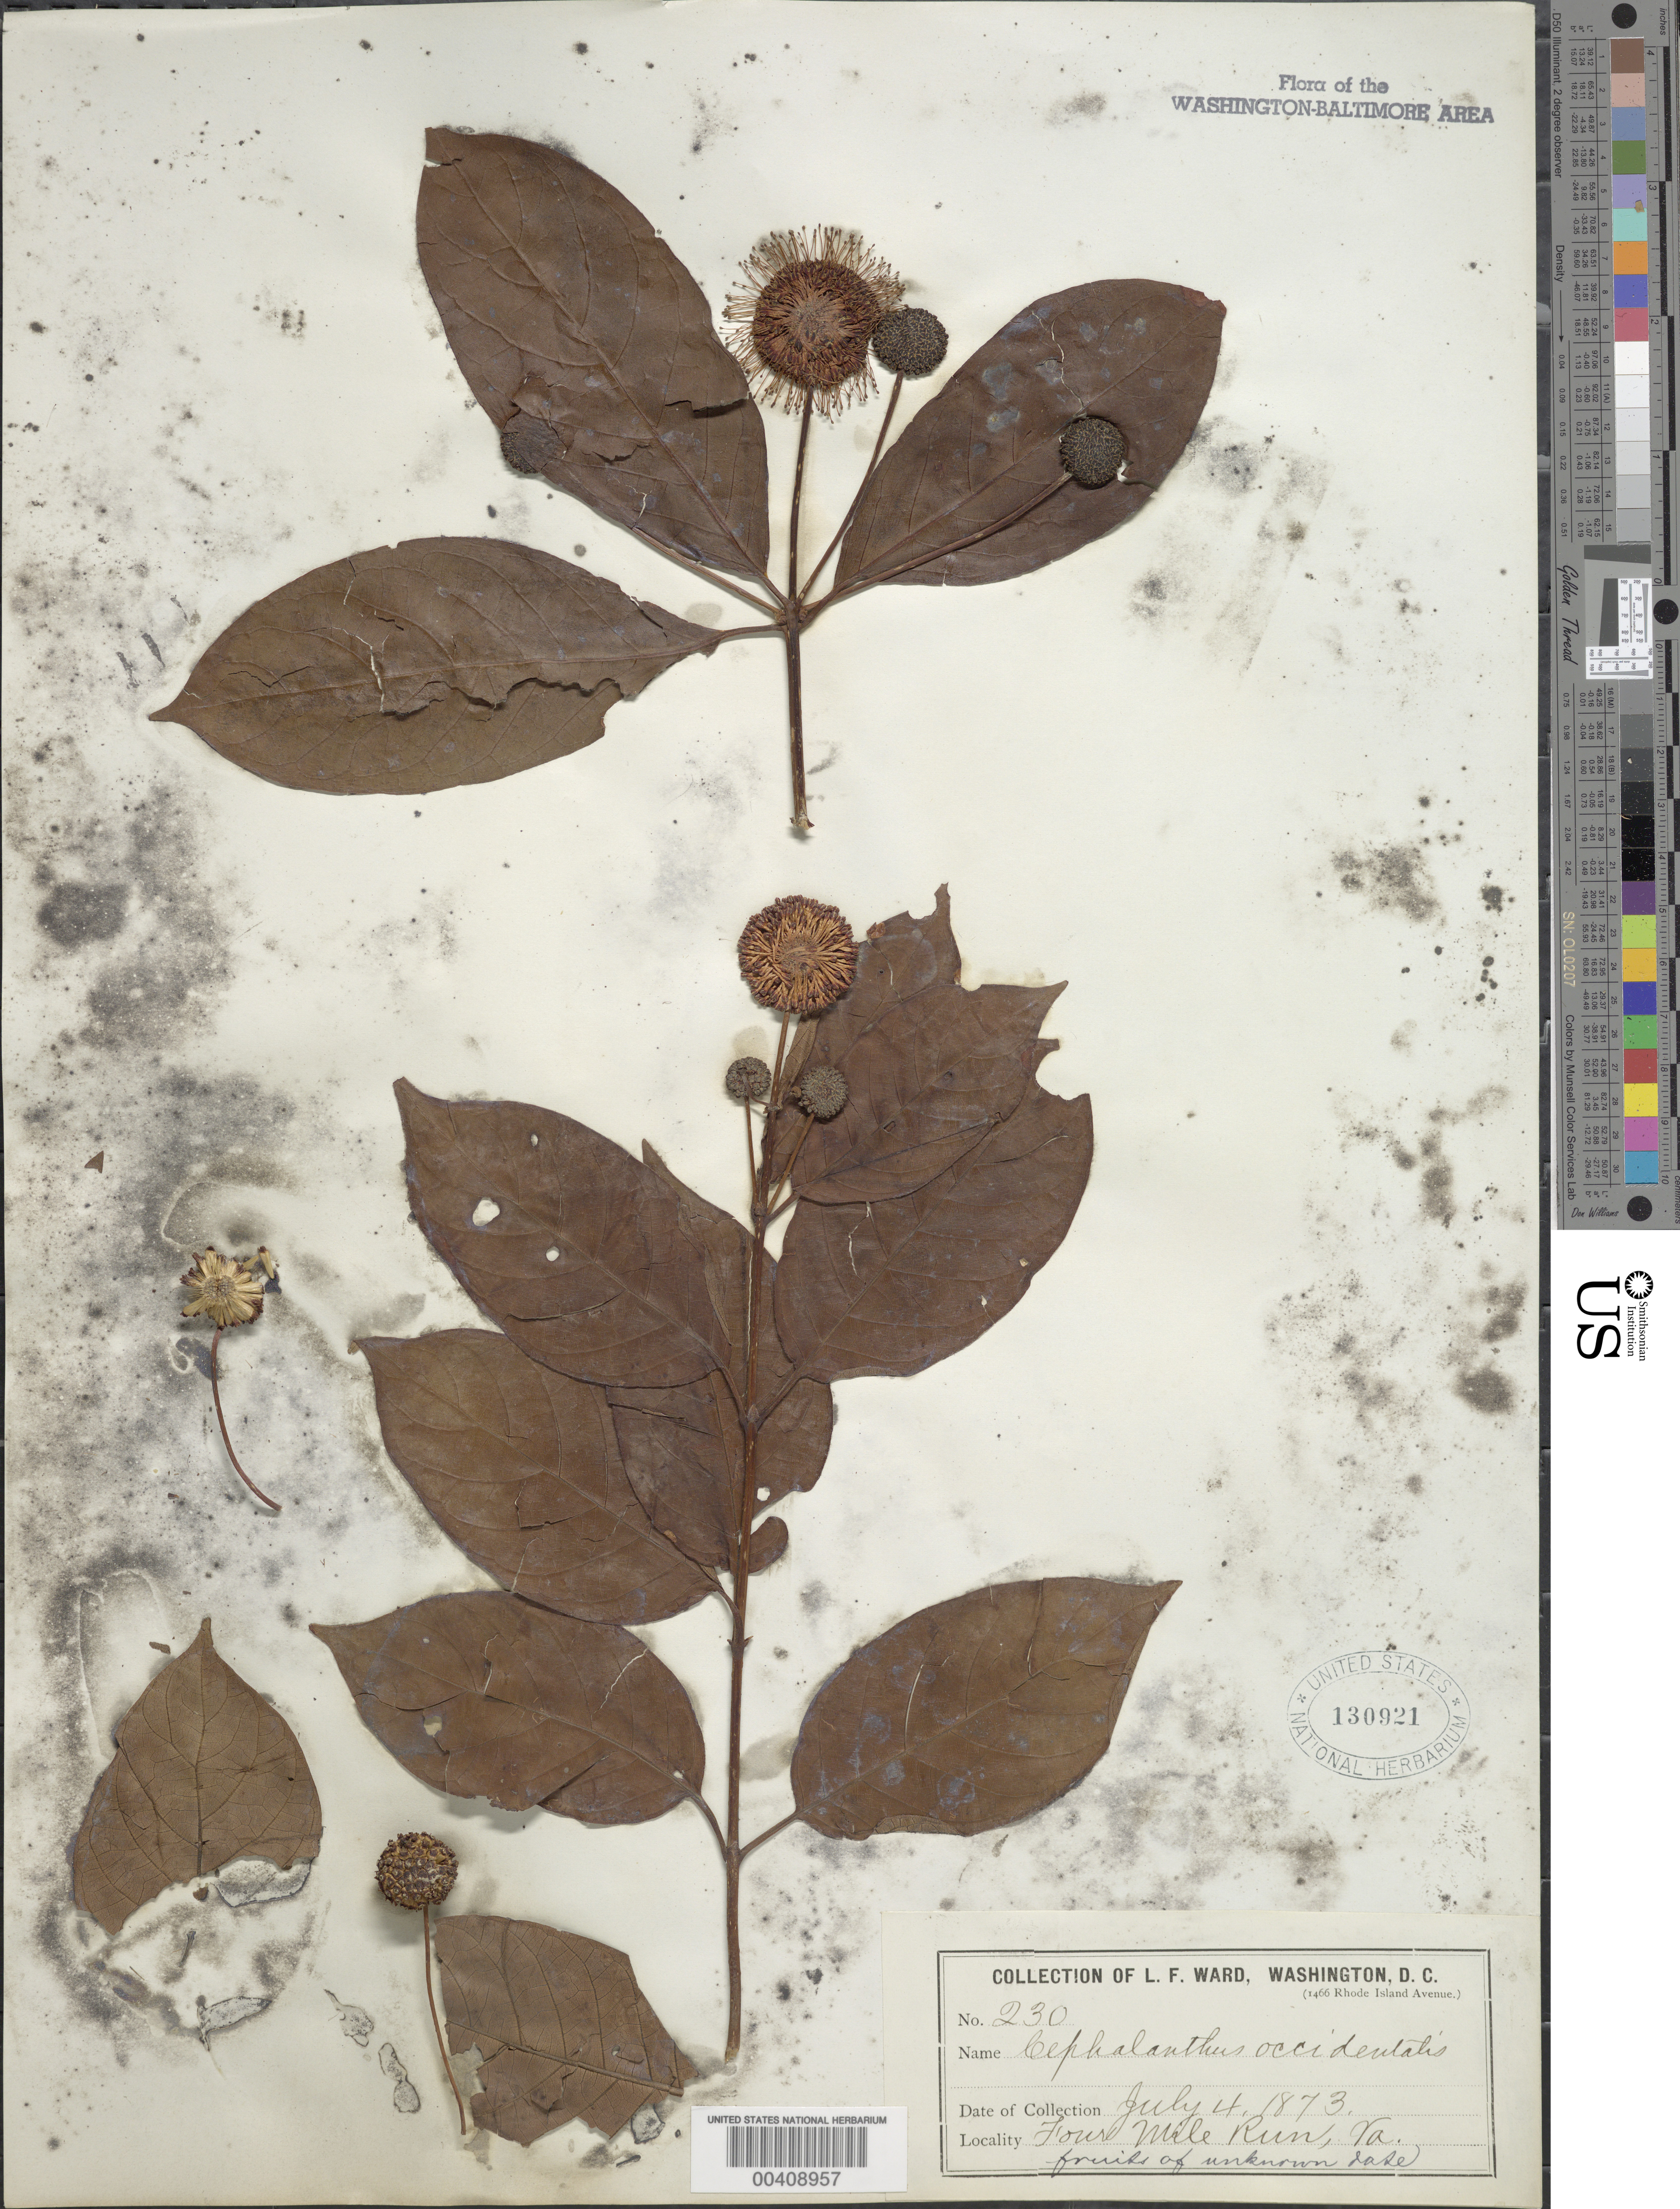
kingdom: Plantae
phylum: Tracheophyta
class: Magnoliopsida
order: Gentianales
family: Rubiaceae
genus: Cephalanthus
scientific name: Cephalanthus occidentalis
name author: L.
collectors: L. F. Ward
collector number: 230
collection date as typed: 04 Jul 1873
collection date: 1873-07-04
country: United States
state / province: Virginia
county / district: Arlington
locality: Four Mile Run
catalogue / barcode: US 130921